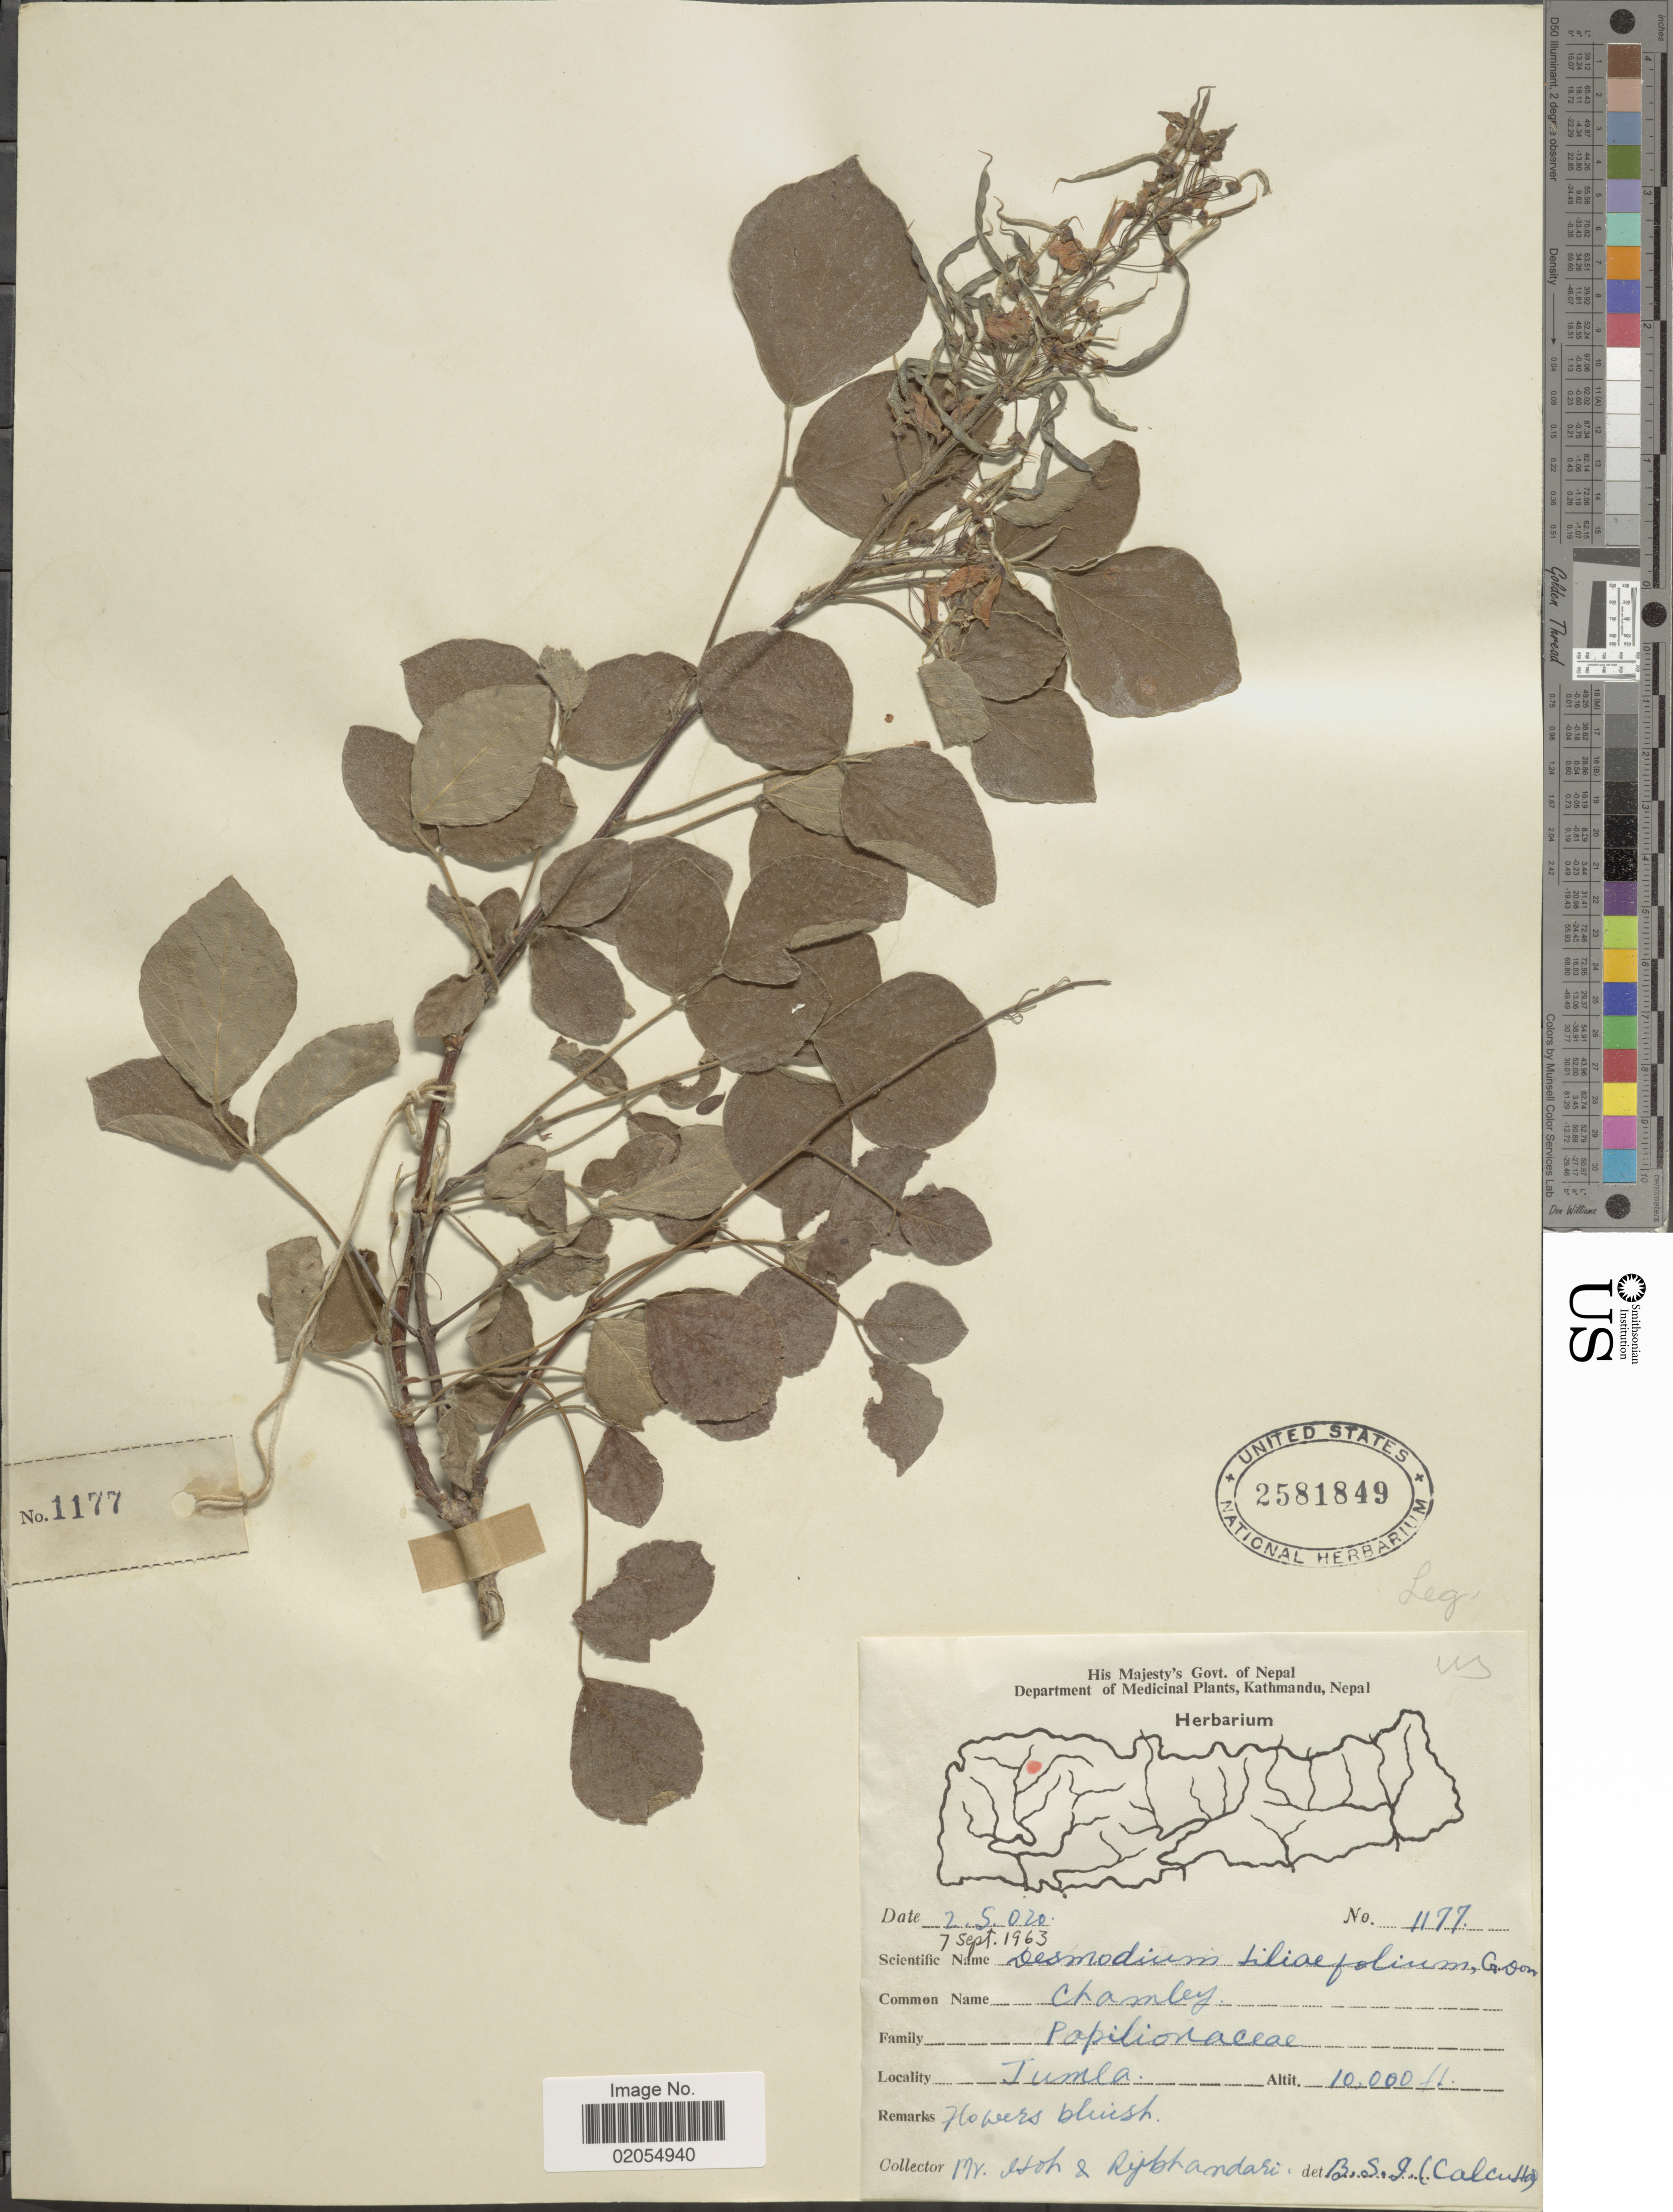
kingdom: Plantae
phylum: Tracheophyta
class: Magnoliopsida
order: Fabales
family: Fabaceae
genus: Sunhangia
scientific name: Sunhangia elegans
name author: (DC.) H. Ohashi & K. Ohashi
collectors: -. Itoh & Rijbrandari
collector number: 1177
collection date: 1963-09-07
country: Nepal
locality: Jumla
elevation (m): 3048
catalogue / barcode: US 2581849